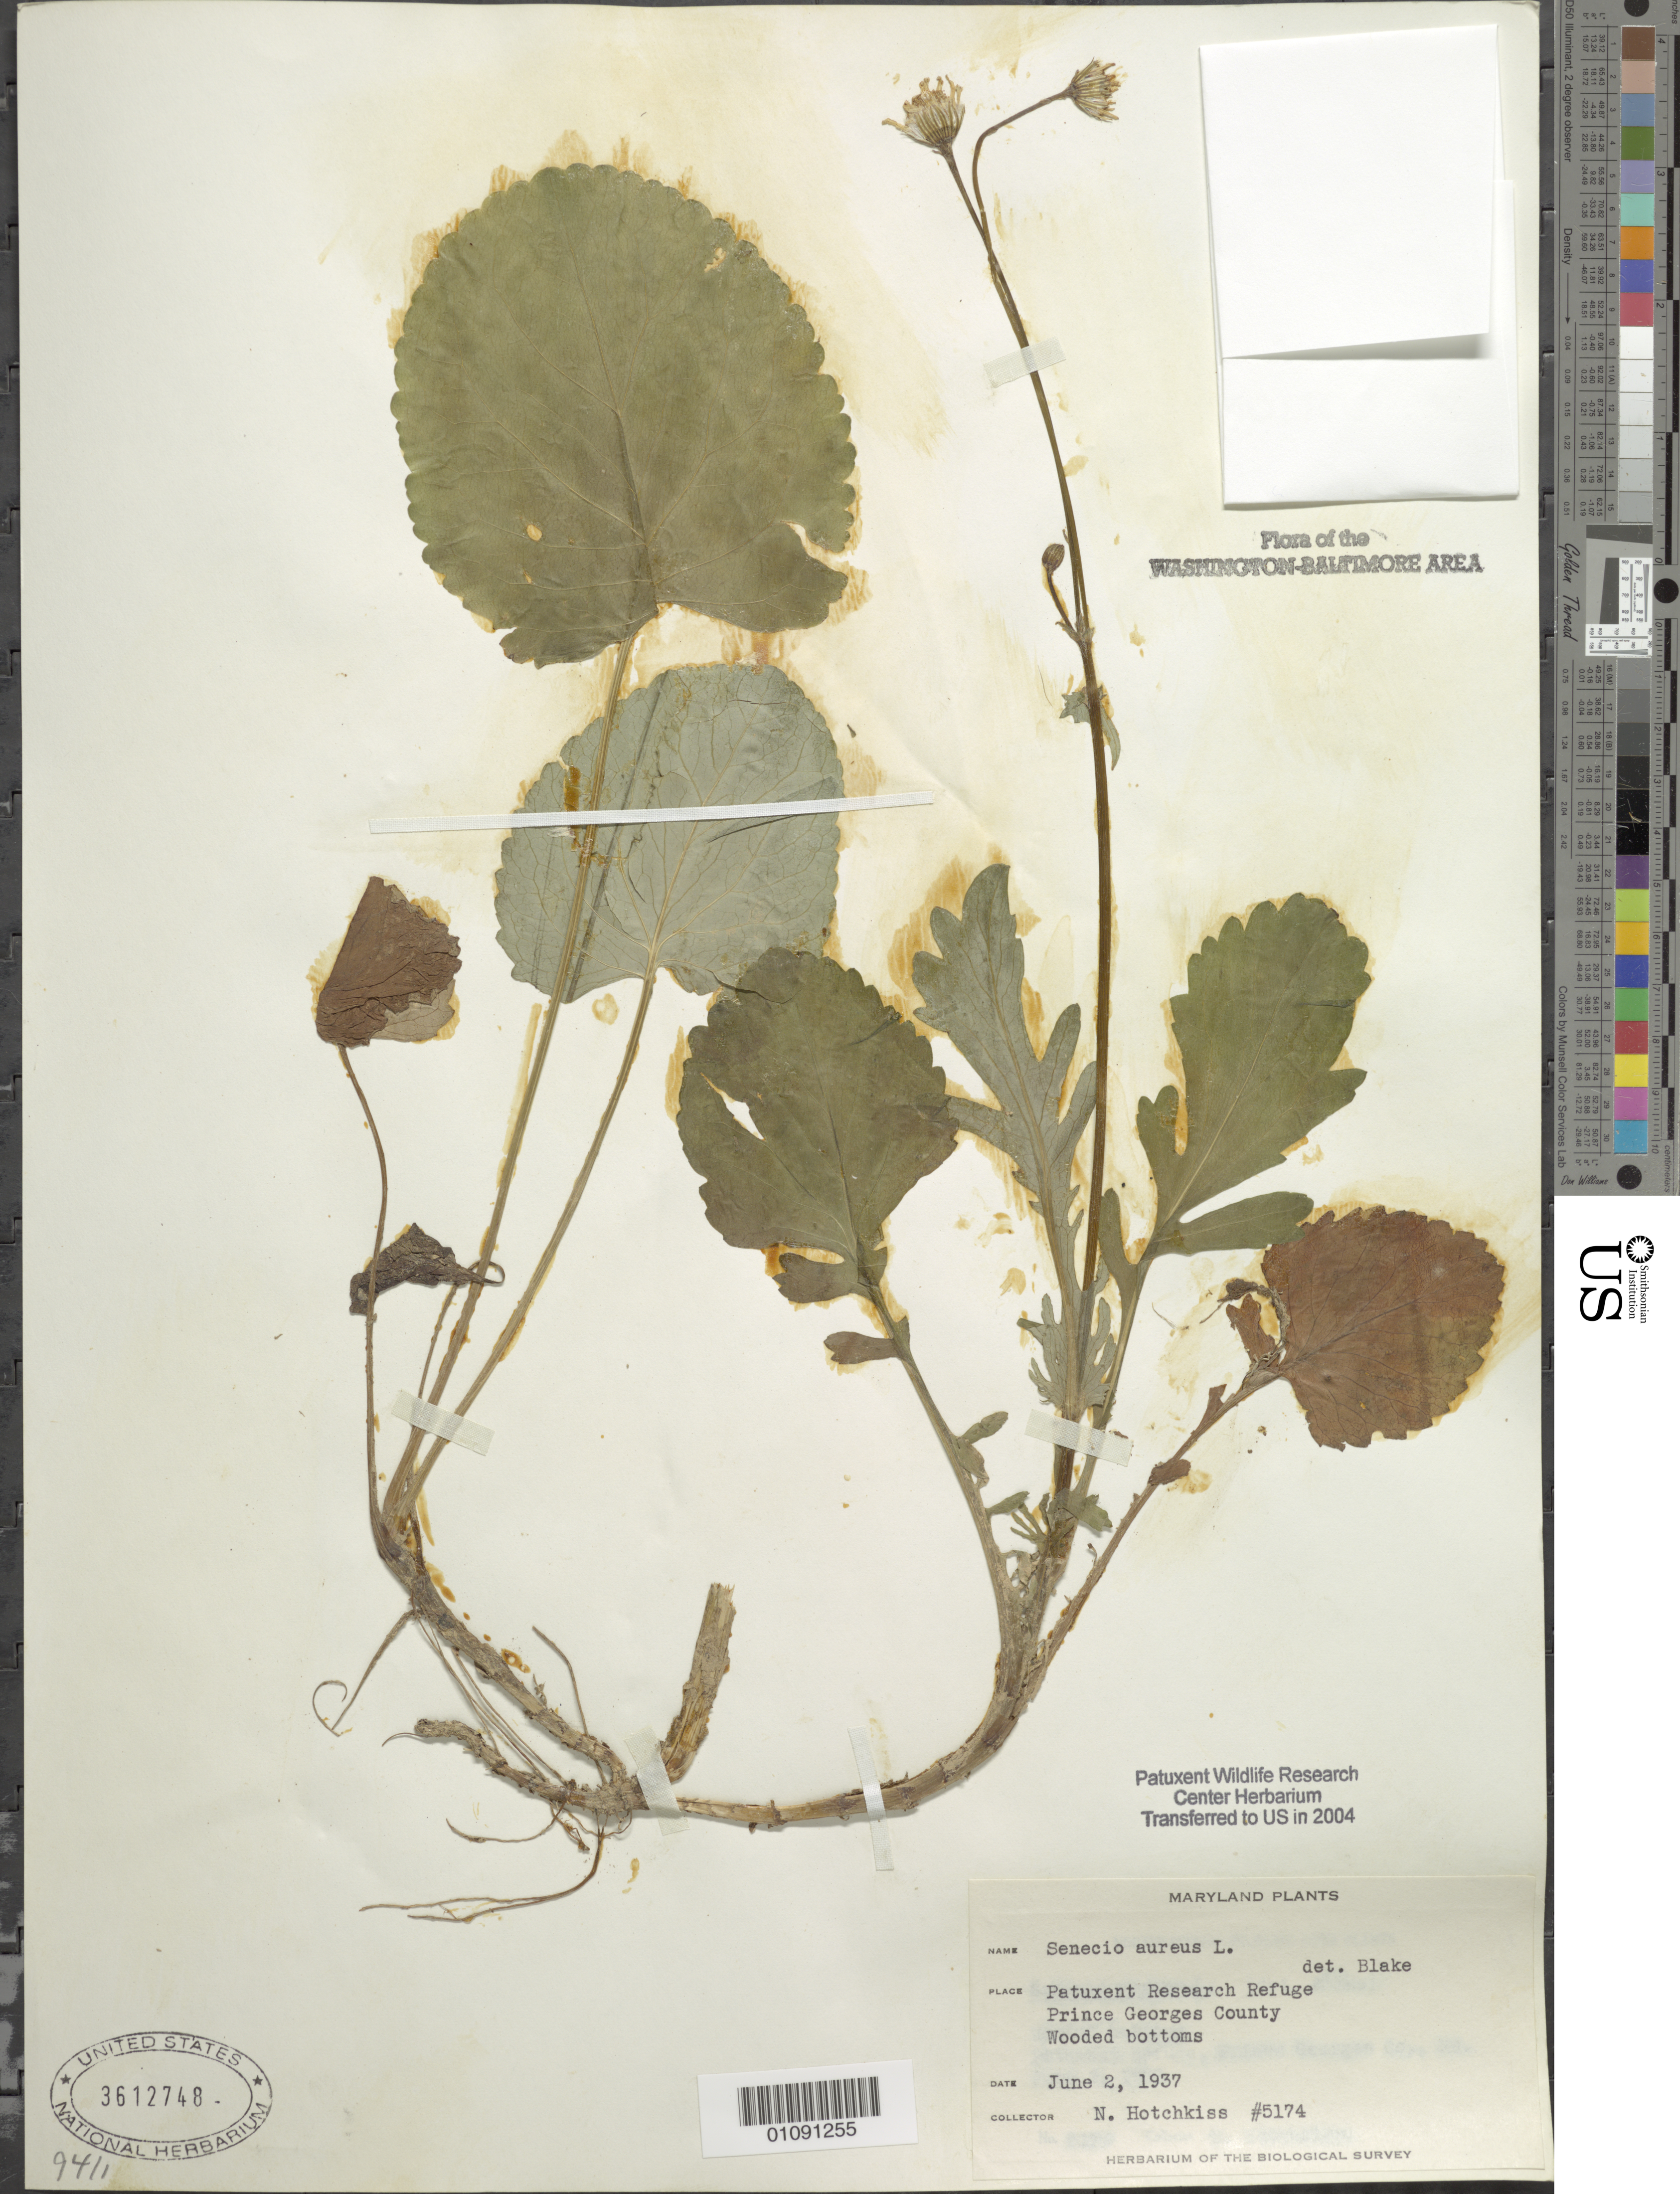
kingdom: Plantae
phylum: Tracheophyta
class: Magnoliopsida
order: Asterales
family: Asteraceae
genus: Packera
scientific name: Packera aurea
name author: (L.) Á. Löve & D. Löve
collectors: N. Hotchkiss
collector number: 5174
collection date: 1937-06-02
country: United States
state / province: Maryland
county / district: Prince George's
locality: Patuxent Wildlife Refuge.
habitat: Wooded bottoms.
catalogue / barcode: US 3612748